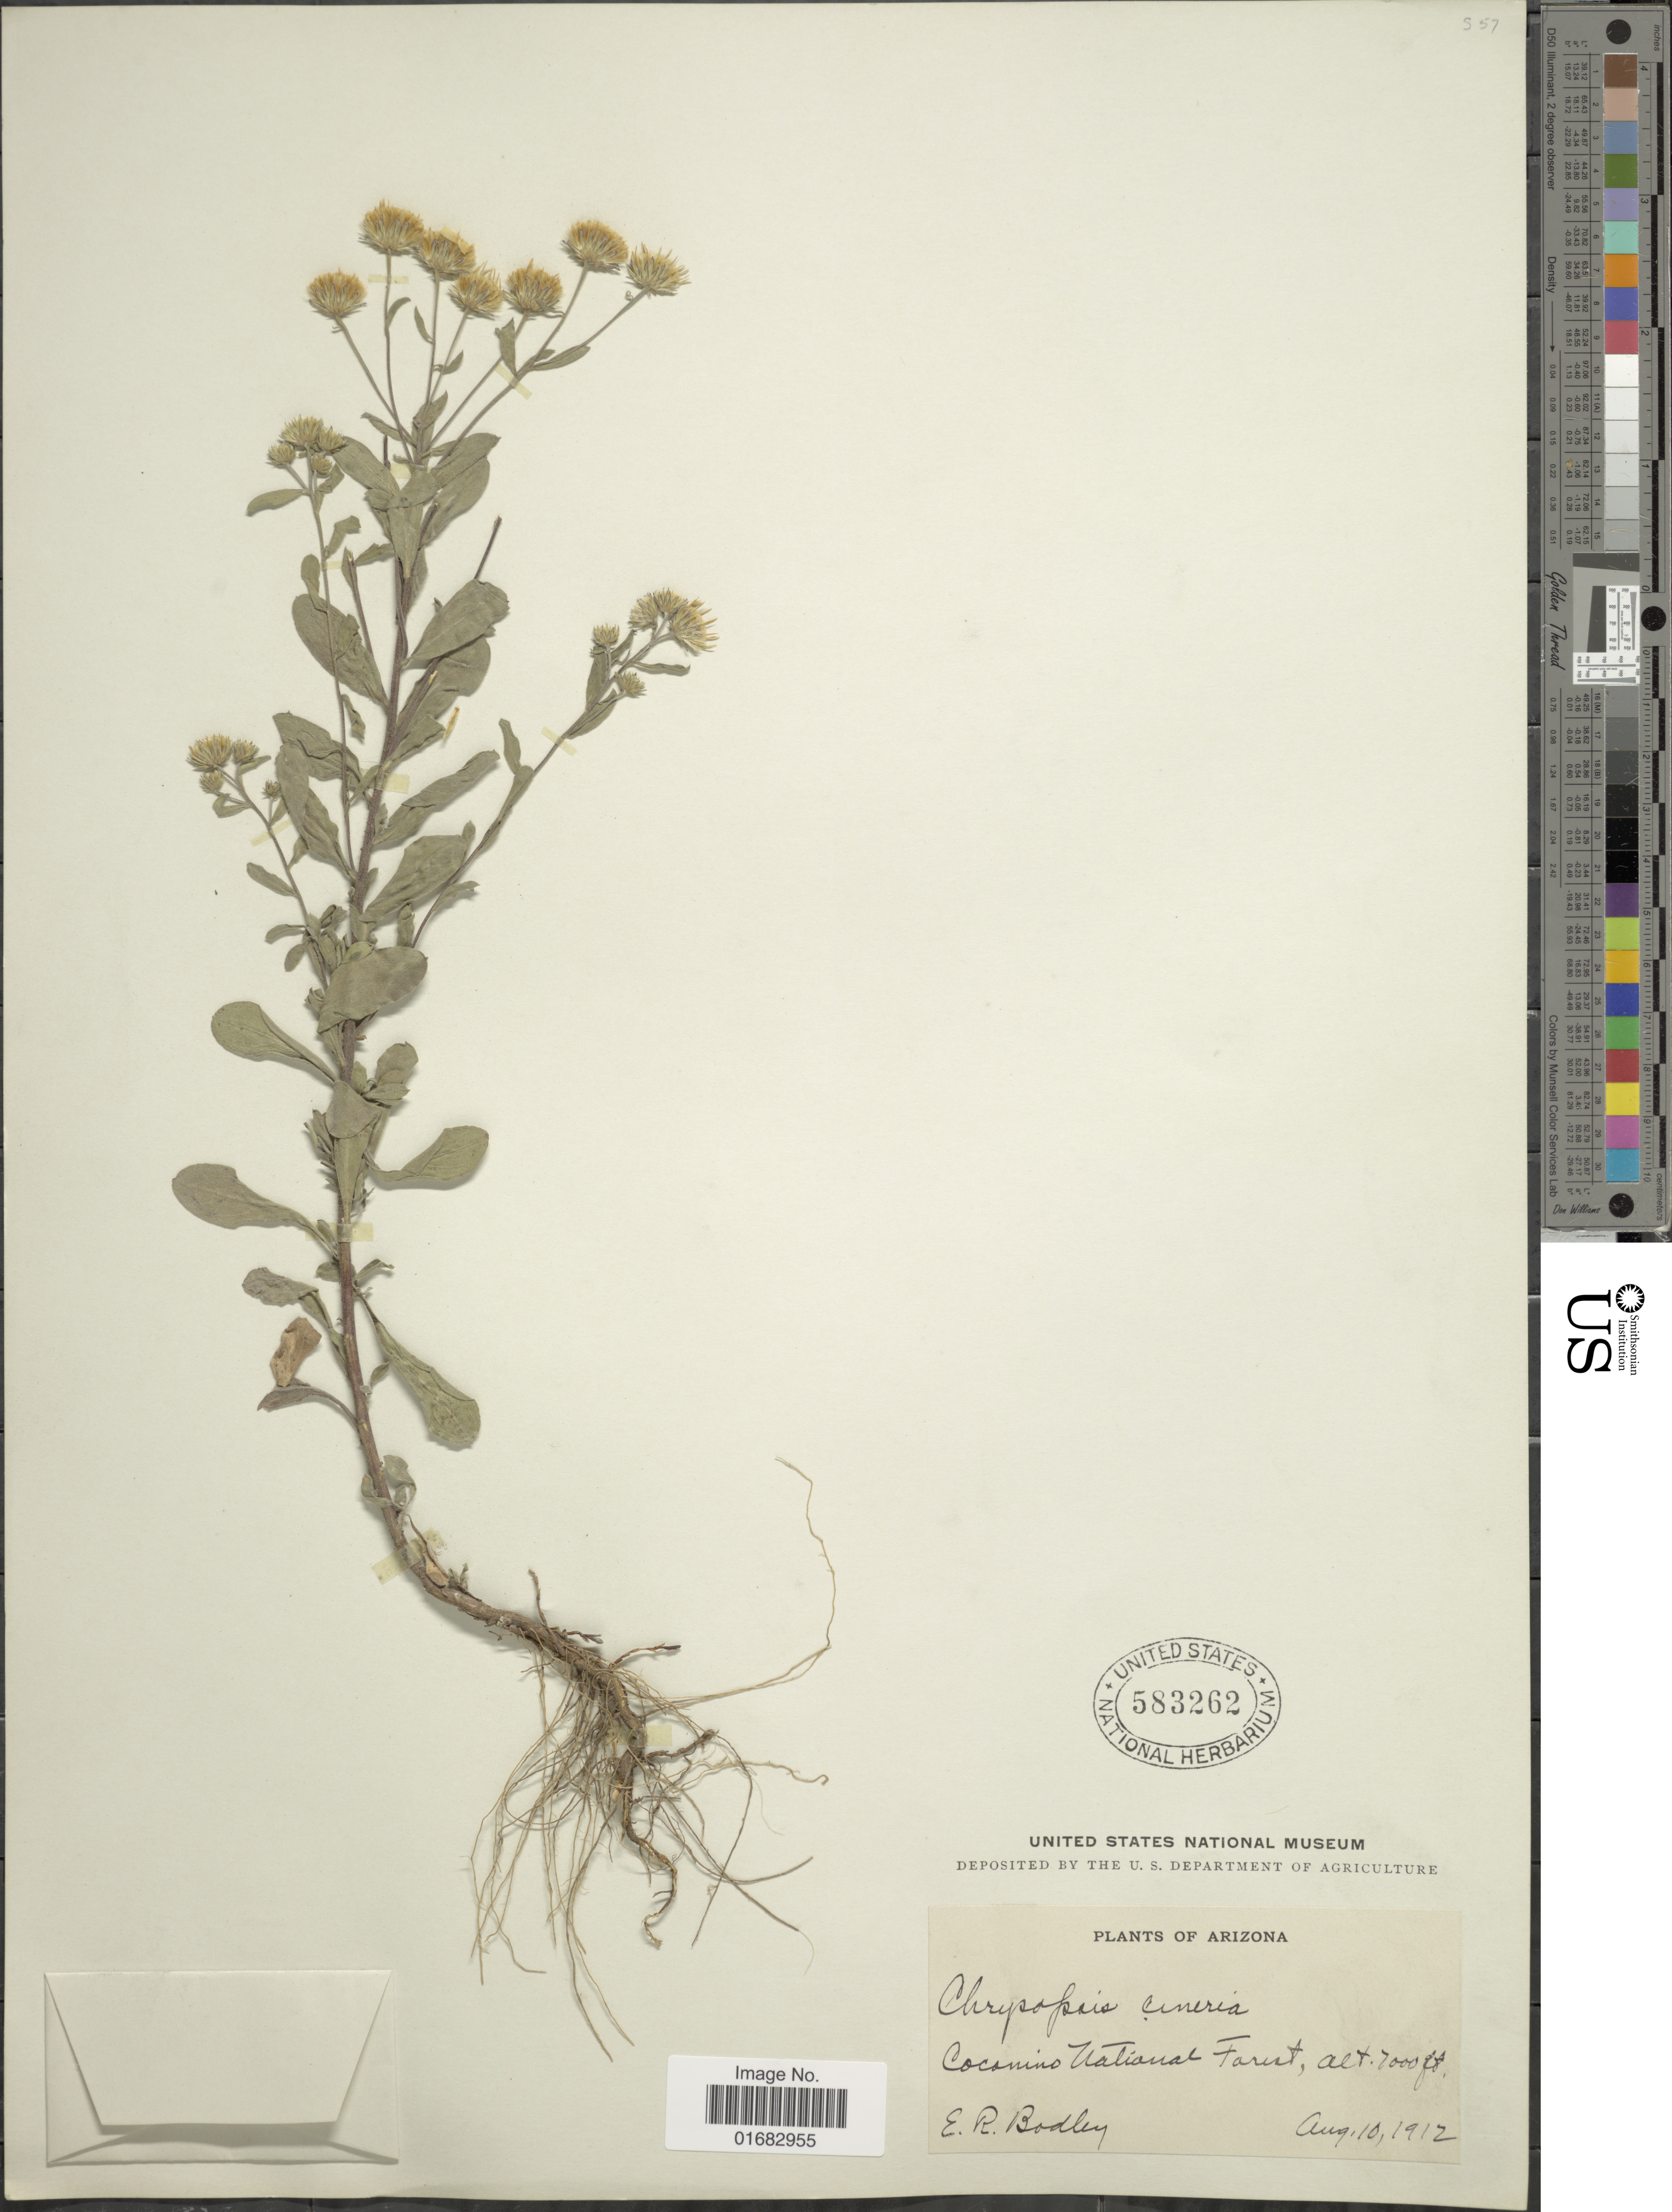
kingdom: Plantae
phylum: Tracheophyta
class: Magnoliopsida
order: Asterales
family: Asteraceae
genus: Heterotheca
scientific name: Heterotheca villosa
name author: (Pursh) Shinners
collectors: E. Bodley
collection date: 1912-08-10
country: United States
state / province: Arizona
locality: Coconino National Forest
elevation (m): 2134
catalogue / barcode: US 583262